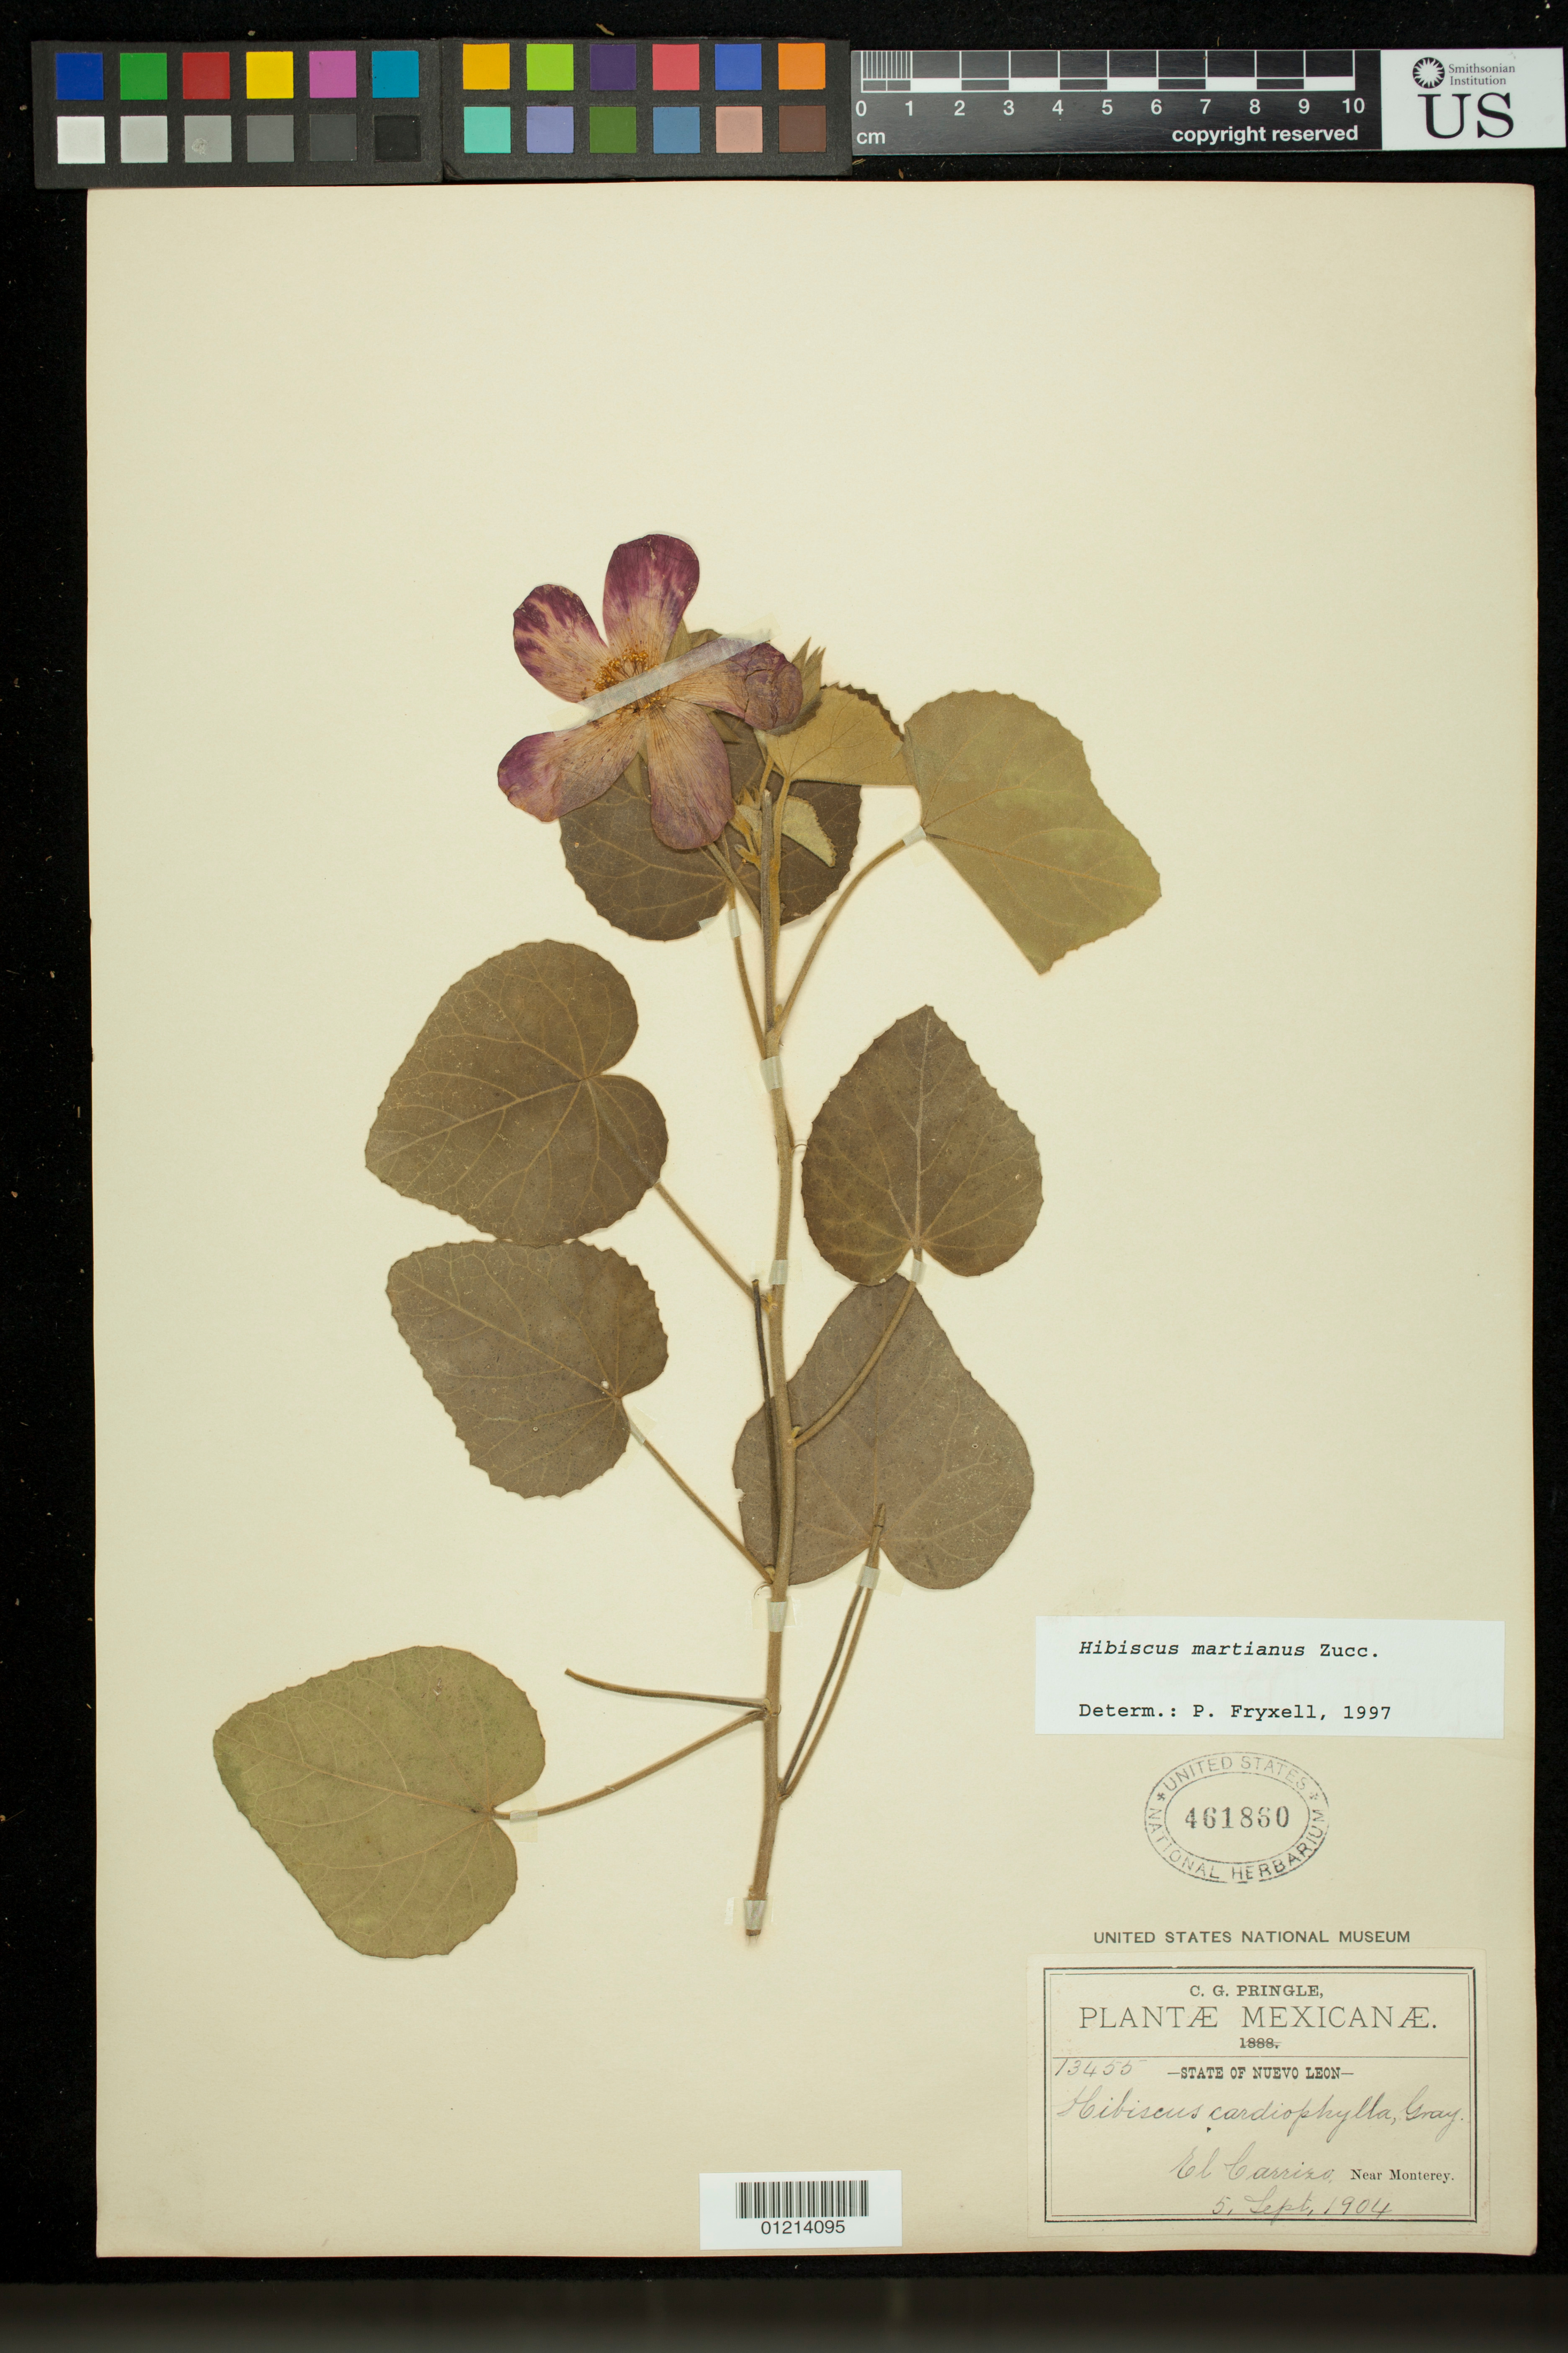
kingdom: Plantae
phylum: Tracheophyta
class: Magnoliopsida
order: Malvales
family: Malvaceae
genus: Hibiscus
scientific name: Hibiscus martianus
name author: Zucc.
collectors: C. G. Pringle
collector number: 13455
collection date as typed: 09 May 1904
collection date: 1904-05-09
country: Mexico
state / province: Nuevo León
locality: State of Nuevo Leon: El Carriso. Near Monterey.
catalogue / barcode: US 461860